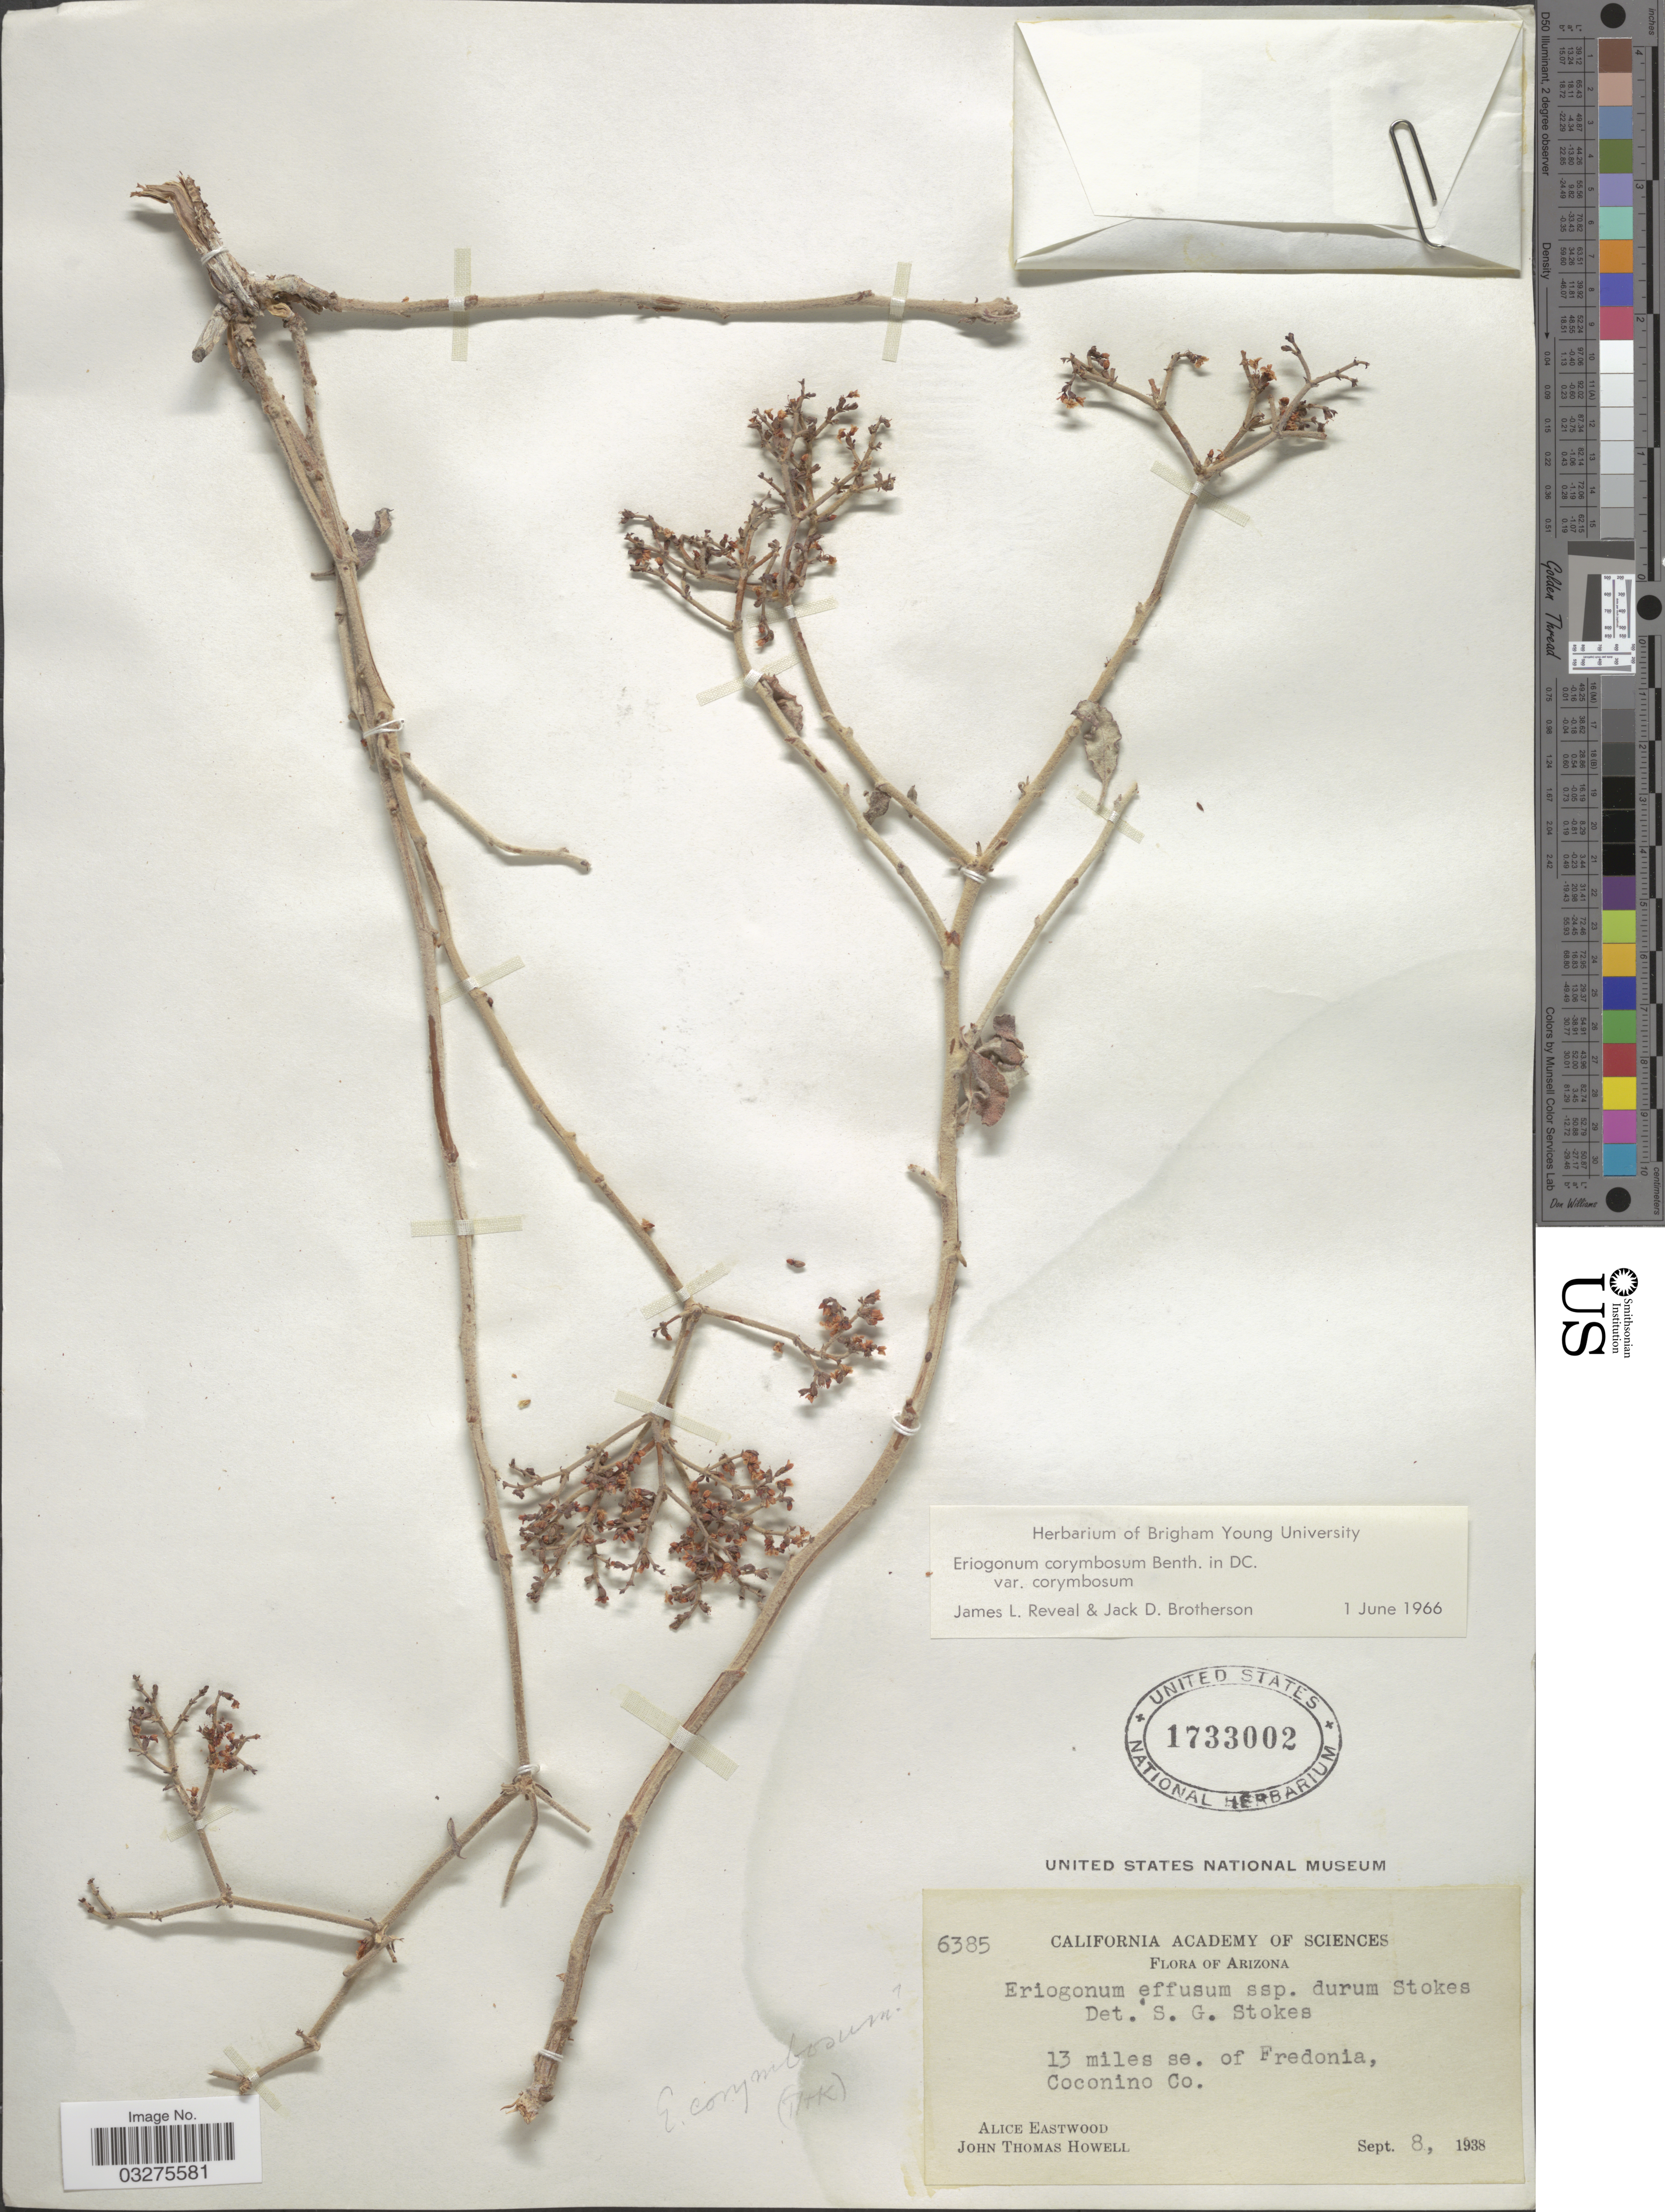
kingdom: Plantae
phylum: Tracheophyta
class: Magnoliopsida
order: Caryophyllales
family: Polygonaceae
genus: Eriogonum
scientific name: Eriogonum corymbosum var. corymbosum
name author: Benth.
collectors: A. Eastwood & J. T. Howell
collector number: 6385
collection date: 1938-09-08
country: United States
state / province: Arizona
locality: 13 miles se. of Fredonia, Coconino Co.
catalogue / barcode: US 1733002